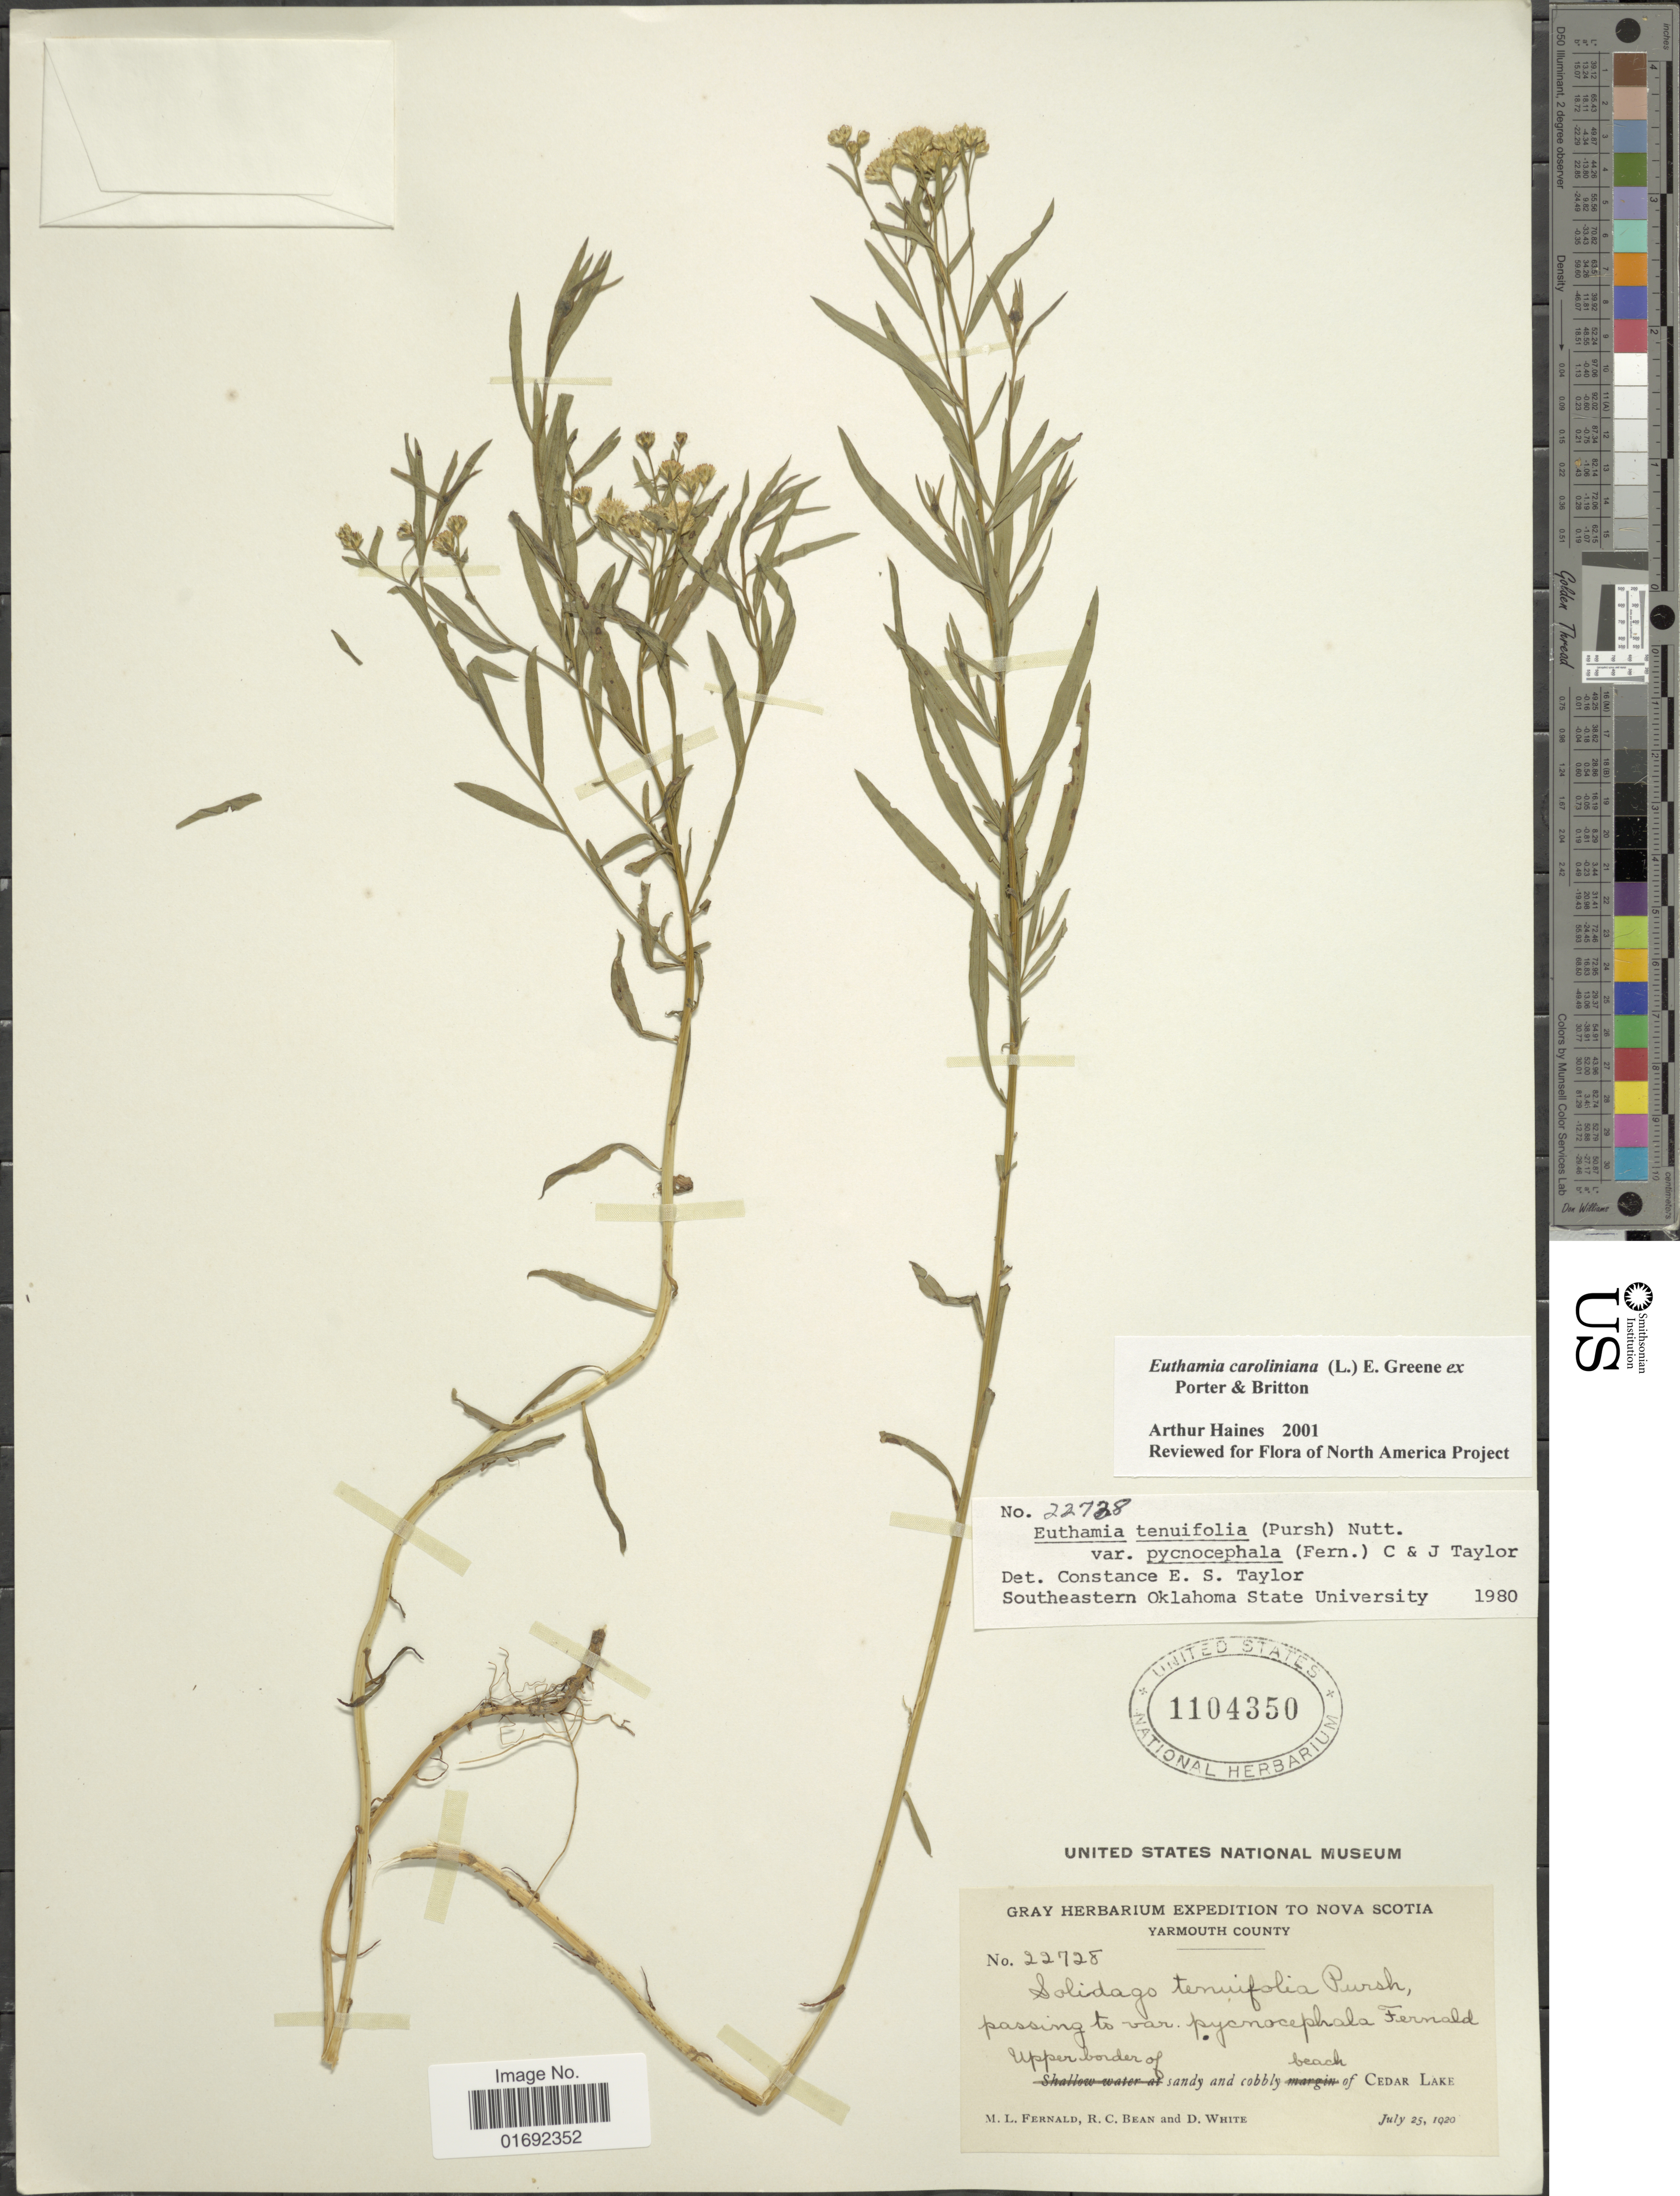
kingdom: Plantae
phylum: Tracheophyta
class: Magnoliopsida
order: Asterales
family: Asteraceae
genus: Euthamia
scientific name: Euthamia galetorum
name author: S.W. Greene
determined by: Urbatsch, Lowell E., Curator (LSU), Louisiana State University (UNITED STATES)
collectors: M. L. Fernald, R. Bean & D. White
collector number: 22728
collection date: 1920-07-25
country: Canada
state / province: Nova Scotia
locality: Yarmouth County, cobbly beach of Cedar Lake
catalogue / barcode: US 1104350